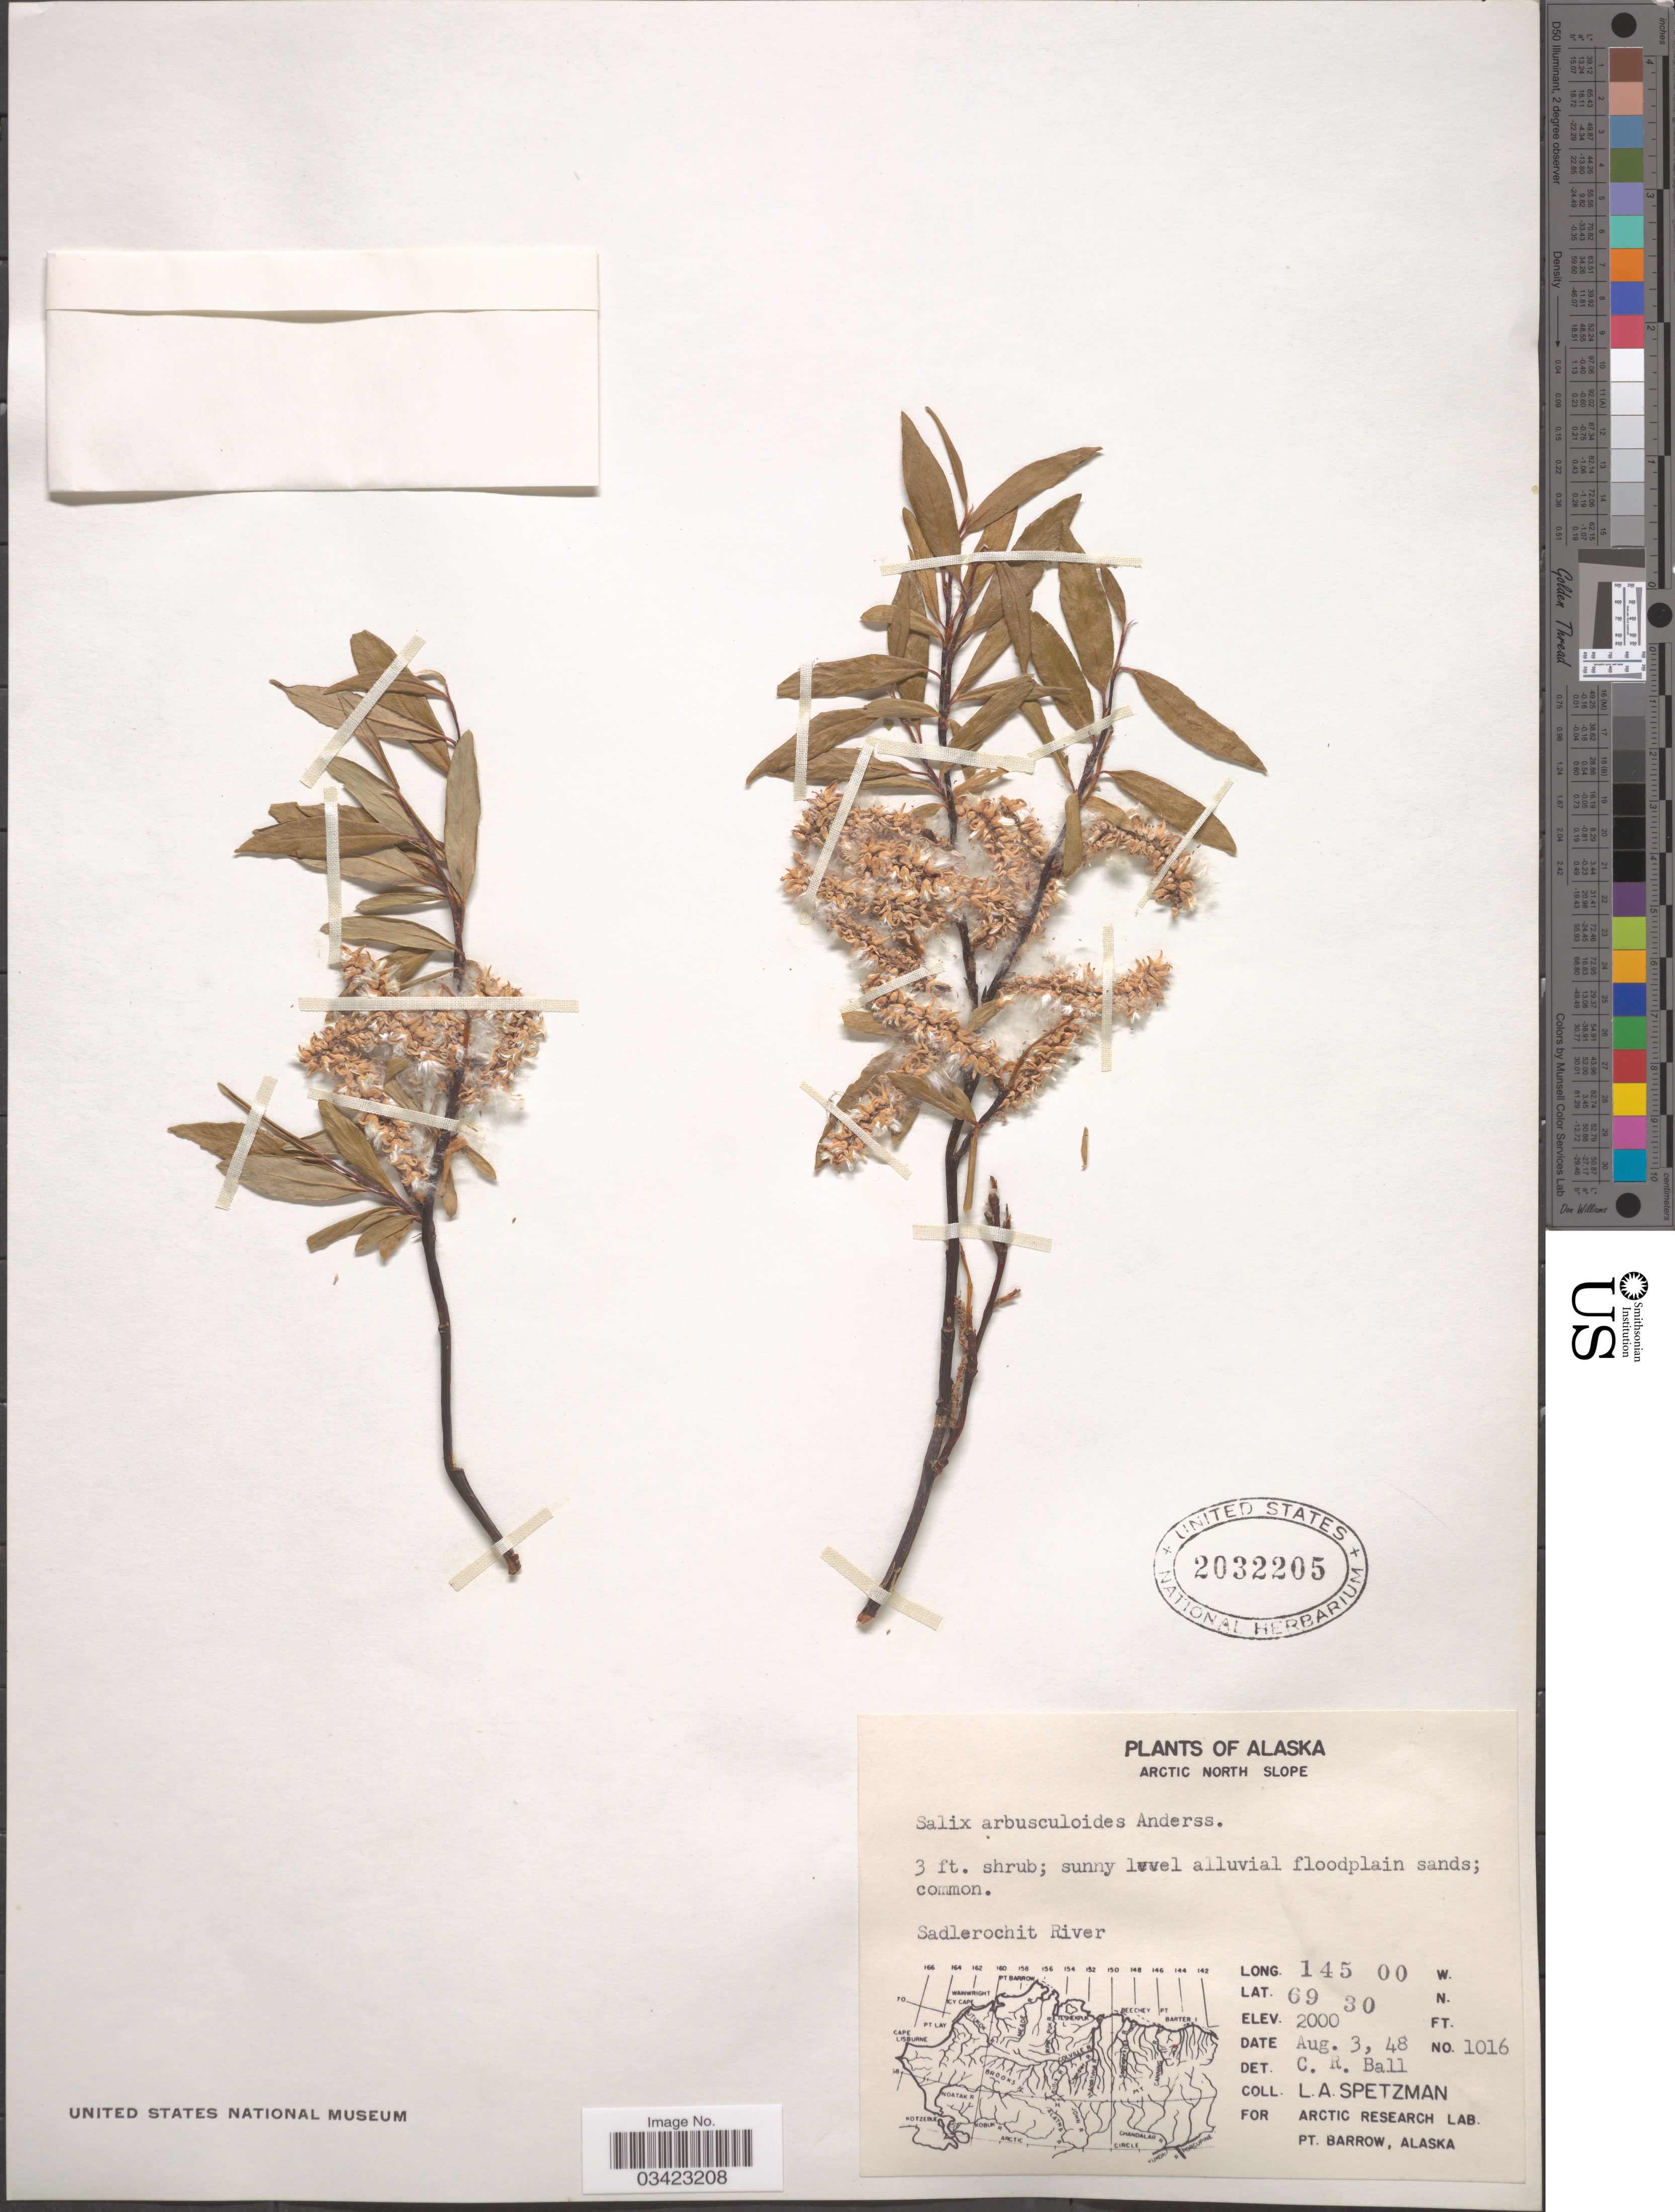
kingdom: Plantae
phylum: Tracheophyta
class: Magnoliopsida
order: Malpighiales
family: Salicaceae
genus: Salix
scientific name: Salix arbusculoides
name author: Andersson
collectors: L. Spetzman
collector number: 1016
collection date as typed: Transcribed d/m/y: 3/8/48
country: United States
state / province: Alaska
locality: Arctic North Slope. Sadlerochit River.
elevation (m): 610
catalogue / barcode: US 2032205